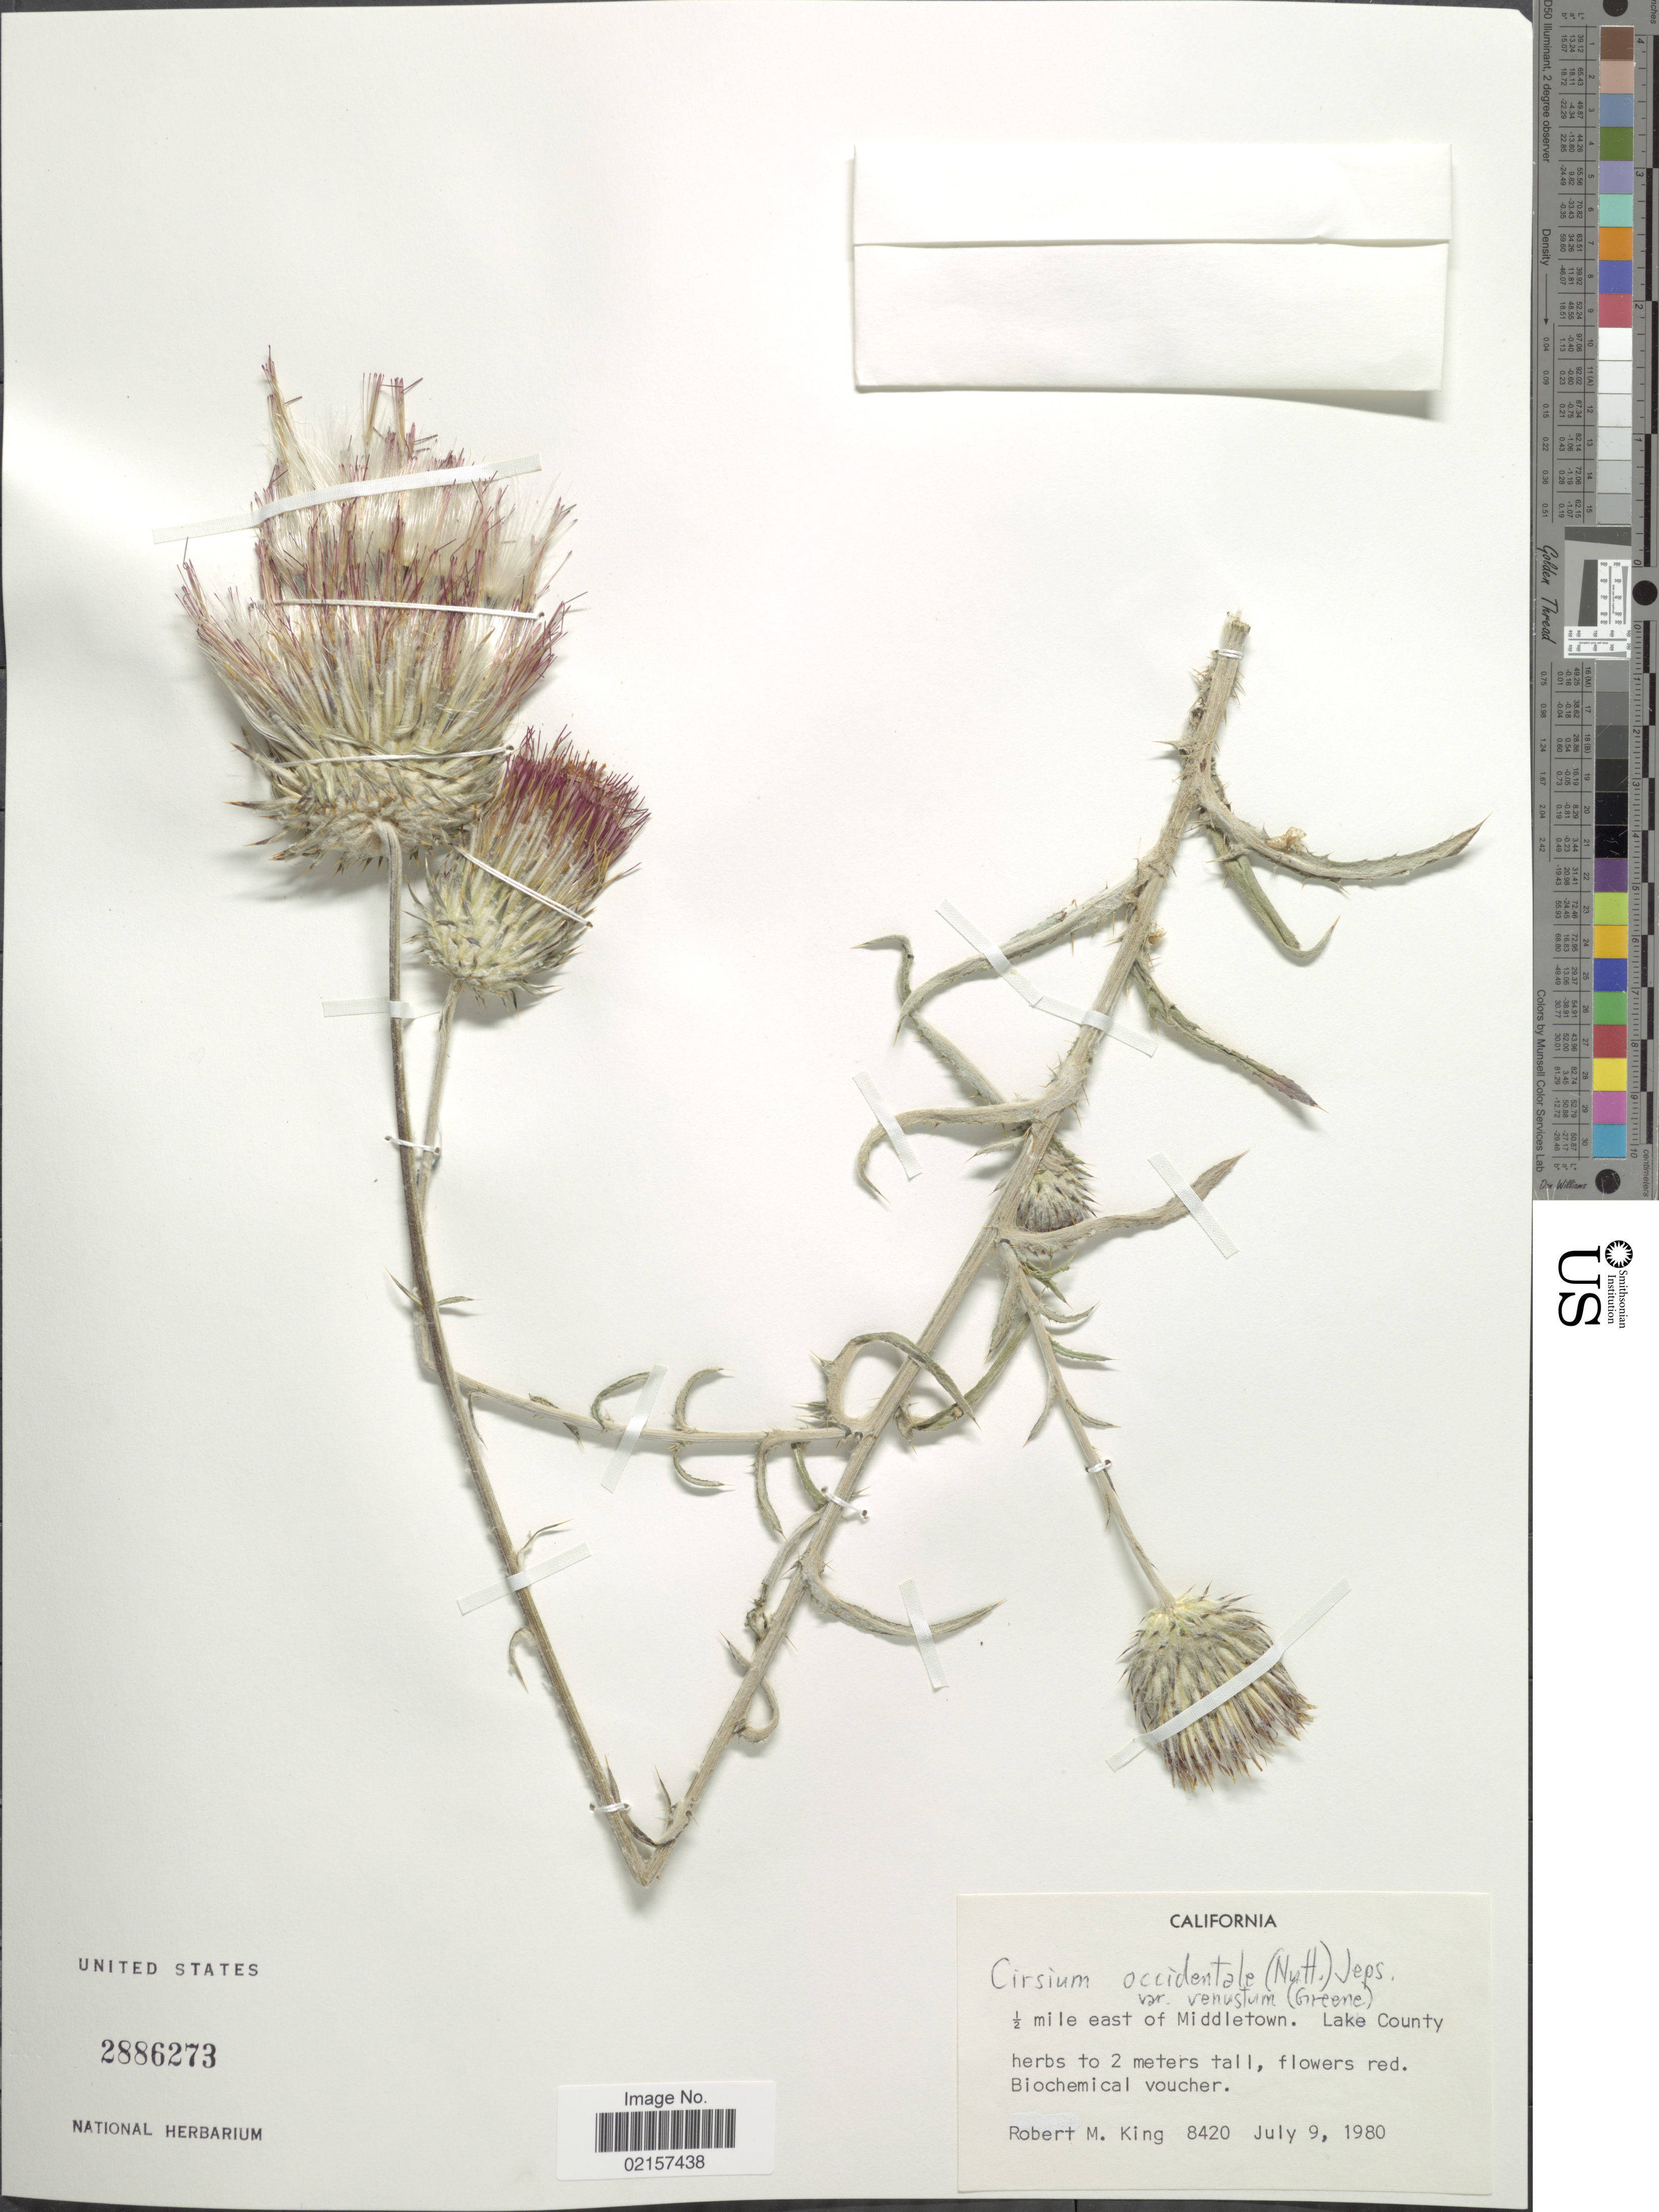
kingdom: Plantae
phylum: Tracheophyta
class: Magnoliopsida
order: Asterales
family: Asteraceae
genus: Cirsium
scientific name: Cirsium occidentale var. venustum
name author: (Greene) Jeps.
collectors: R. M. King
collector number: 8420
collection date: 1980-07-09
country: United States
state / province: California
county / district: Lake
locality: ½ mile east of Middletown, Lake County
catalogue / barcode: US 2886273